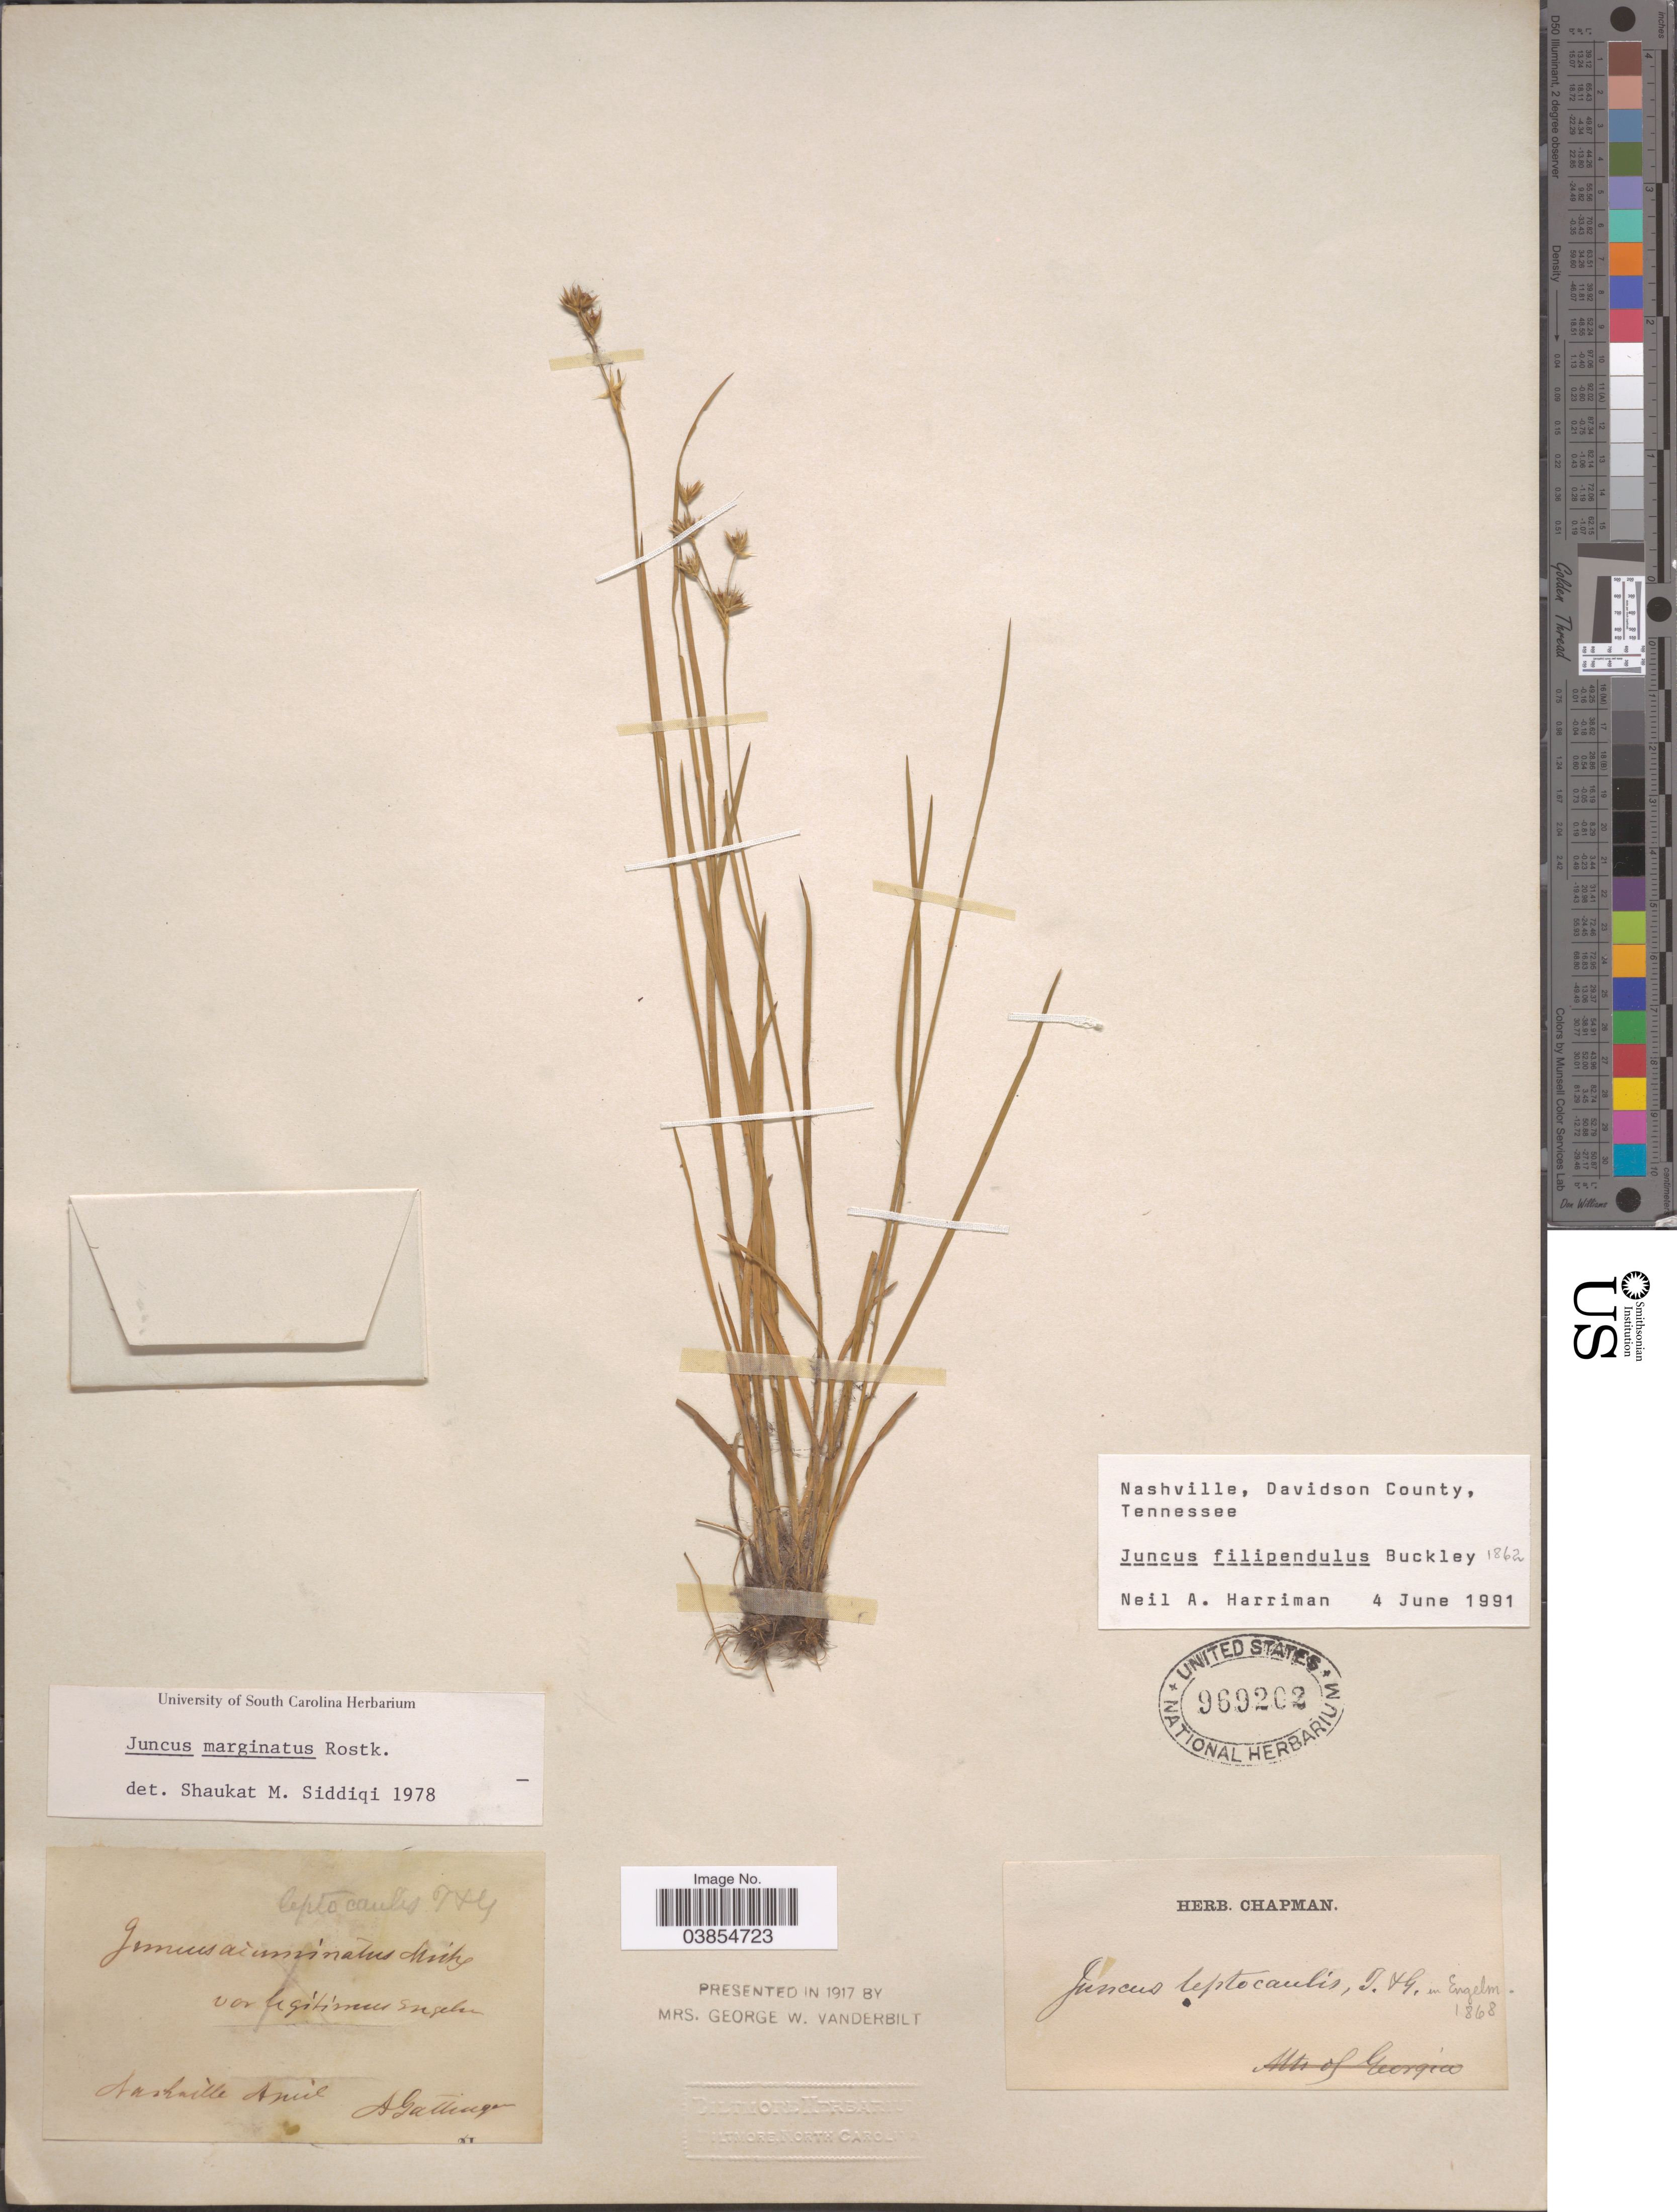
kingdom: Plantae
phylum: Tracheophyta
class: Liliopsida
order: Poales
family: Juncaceae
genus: Juncus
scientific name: Juncus marginatus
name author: Rostk.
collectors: A. Gattinger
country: United States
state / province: Tennessee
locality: Nashville.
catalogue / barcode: US 969202